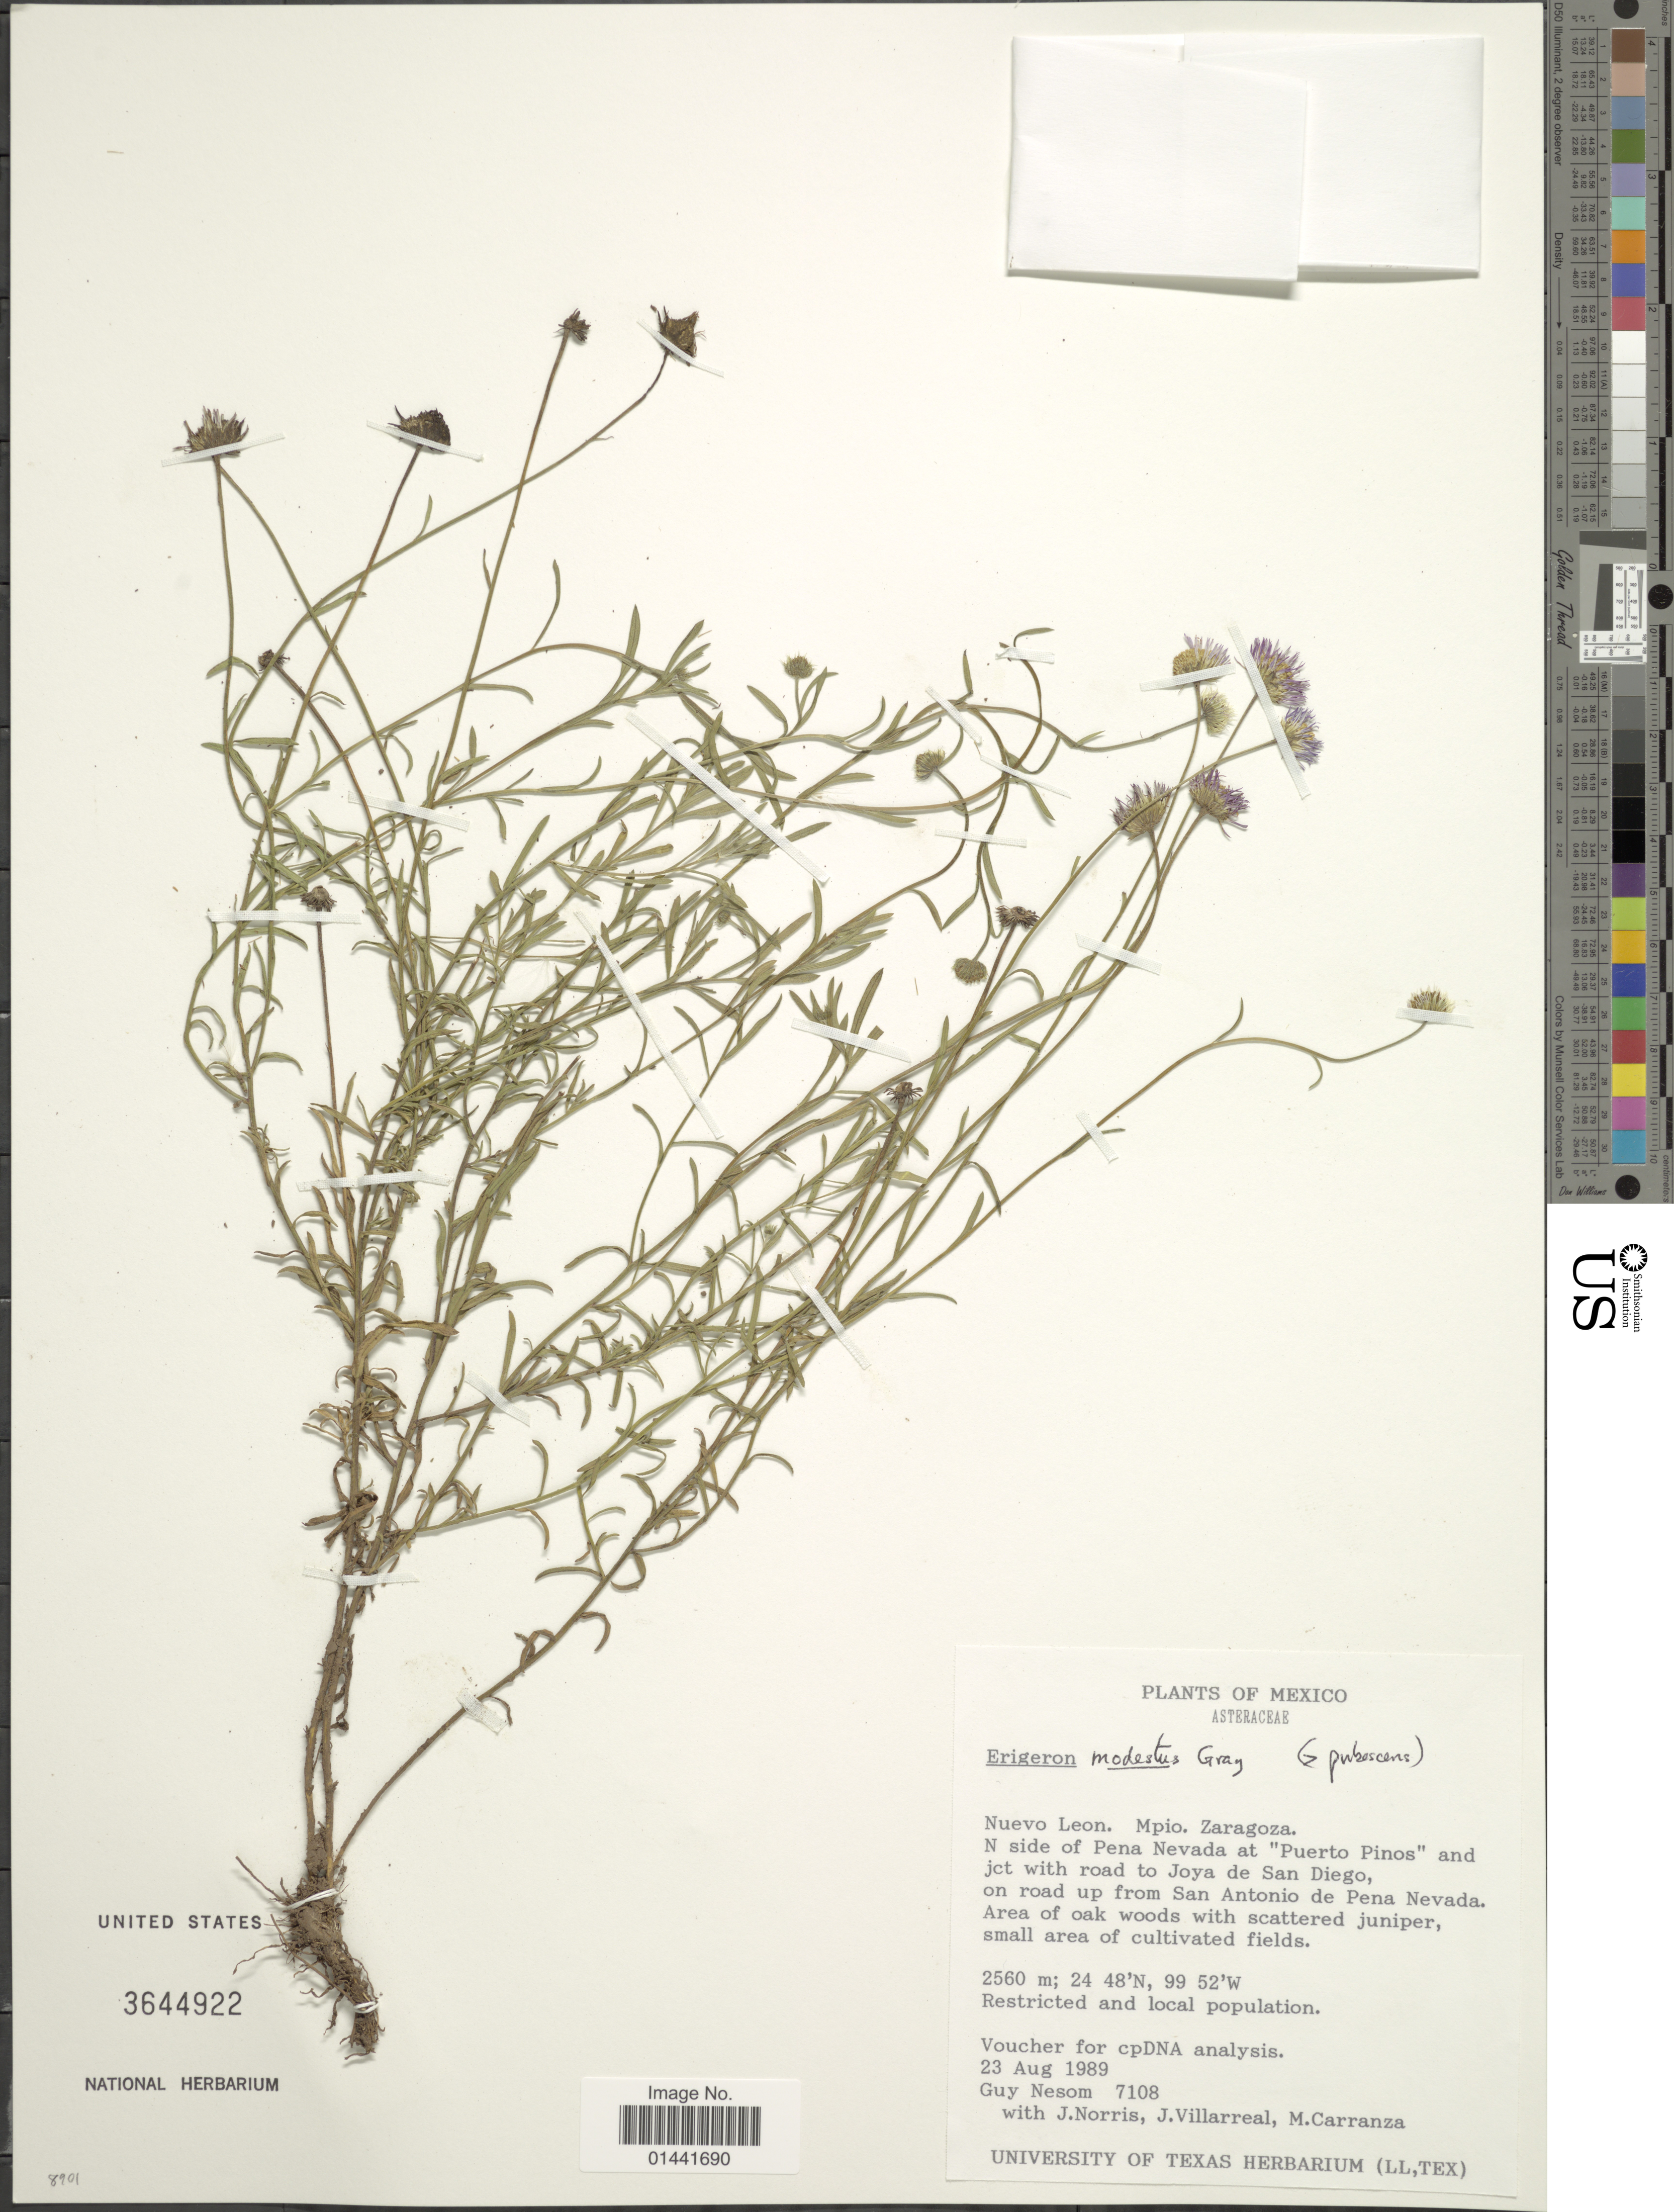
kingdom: Plantae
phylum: Tracheophyta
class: Magnoliopsida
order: Asterales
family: Asteraceae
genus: Erigeron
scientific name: Erigeron modestus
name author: A. Gray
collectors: G. Nesom, J. Norris, J. Villareal & M. Carranza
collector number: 7108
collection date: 1989-08-23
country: Mexico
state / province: Nuevo León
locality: Mpio. Zaragoza, N side of Pena Nevada at "Puerto Pinos"and jct with road to Joya de San Diego, on road up from San Antonio de Pena Nevada, area of oak woods with scattered juniper, small area of cultivated fields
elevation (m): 2560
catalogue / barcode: US 3644922